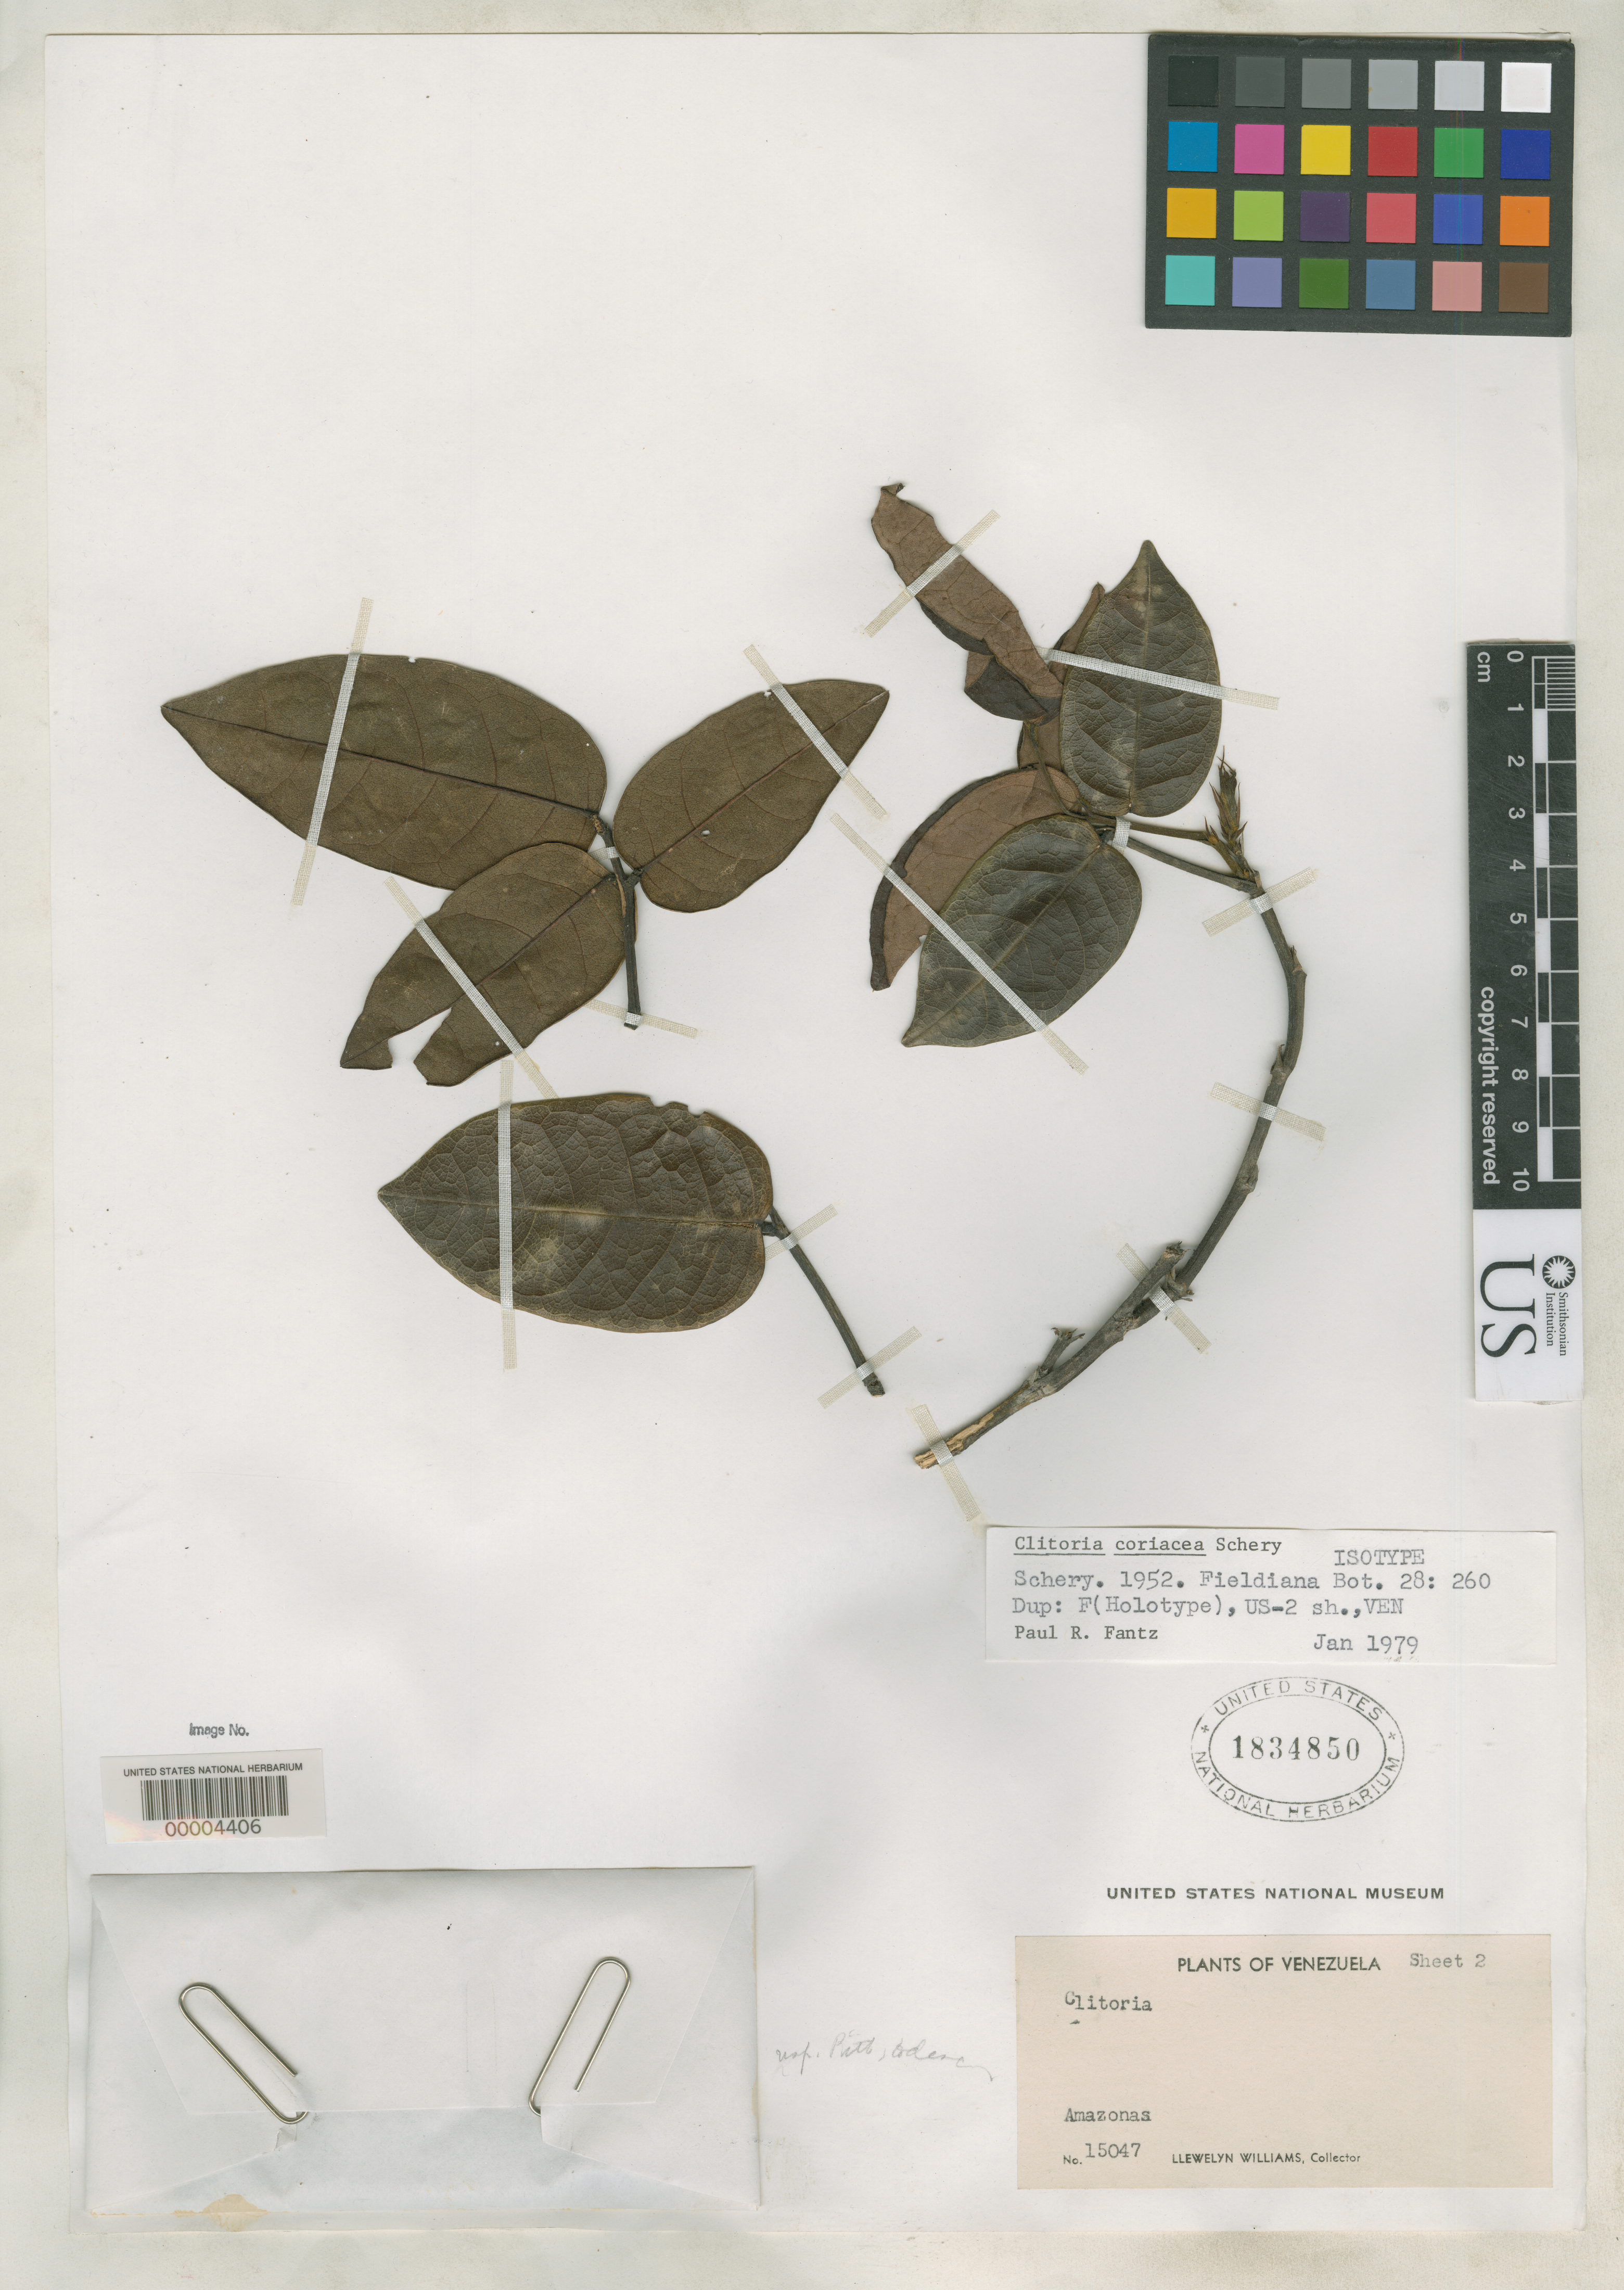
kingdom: Plantae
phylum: Tracheophyta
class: Magnoliopsida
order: Fabales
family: Fabaceae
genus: Clitoria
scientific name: Clitoria coriacea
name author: Schery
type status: Isotype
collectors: Ll. Williams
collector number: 15047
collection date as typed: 27 Apr 1942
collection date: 1942-04-27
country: Venezuela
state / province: Amazonas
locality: San Antonio, Rio Orinoco.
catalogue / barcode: US 1834850